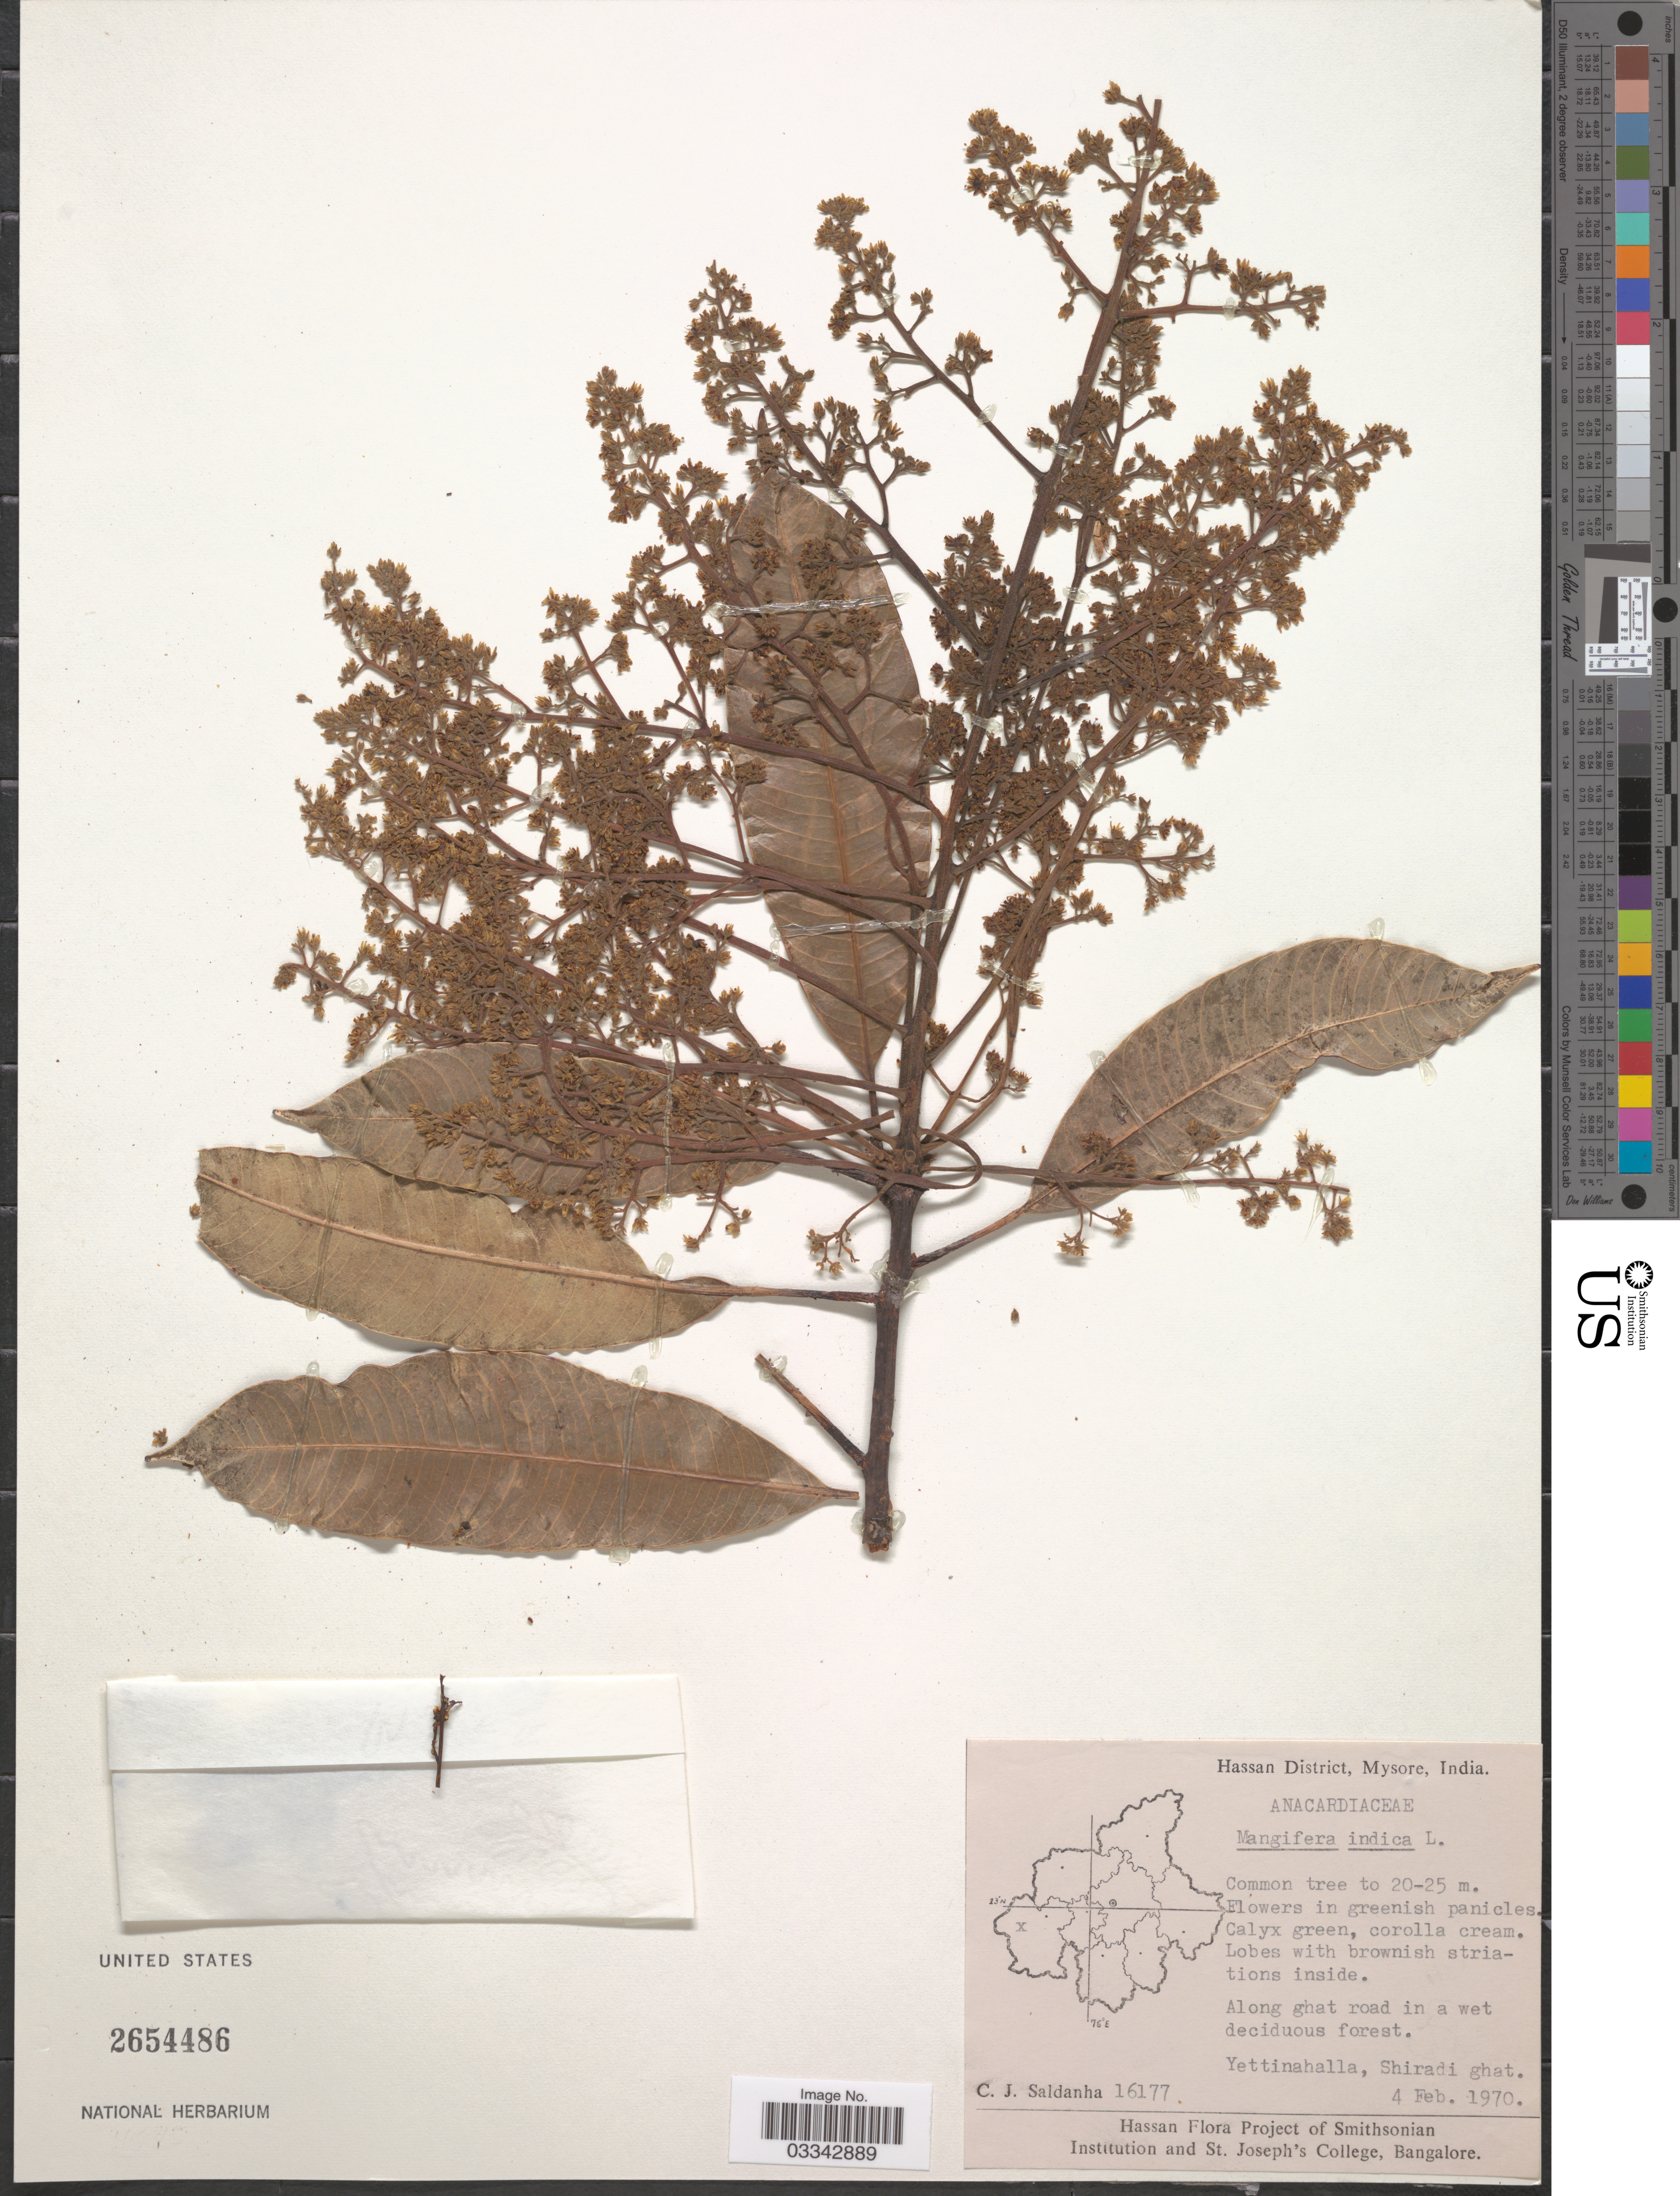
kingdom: Plantae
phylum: Tracheophyta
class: Magnoliopsida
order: Sapindales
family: Anacardiaceae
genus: Mangifera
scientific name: Mangifera indica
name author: L.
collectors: C. J. Saldanha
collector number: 16177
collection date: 1970-02-04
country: India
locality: Hassan District, Mysore. Yettinahalla, Shiradi ghat.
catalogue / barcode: US 2654486